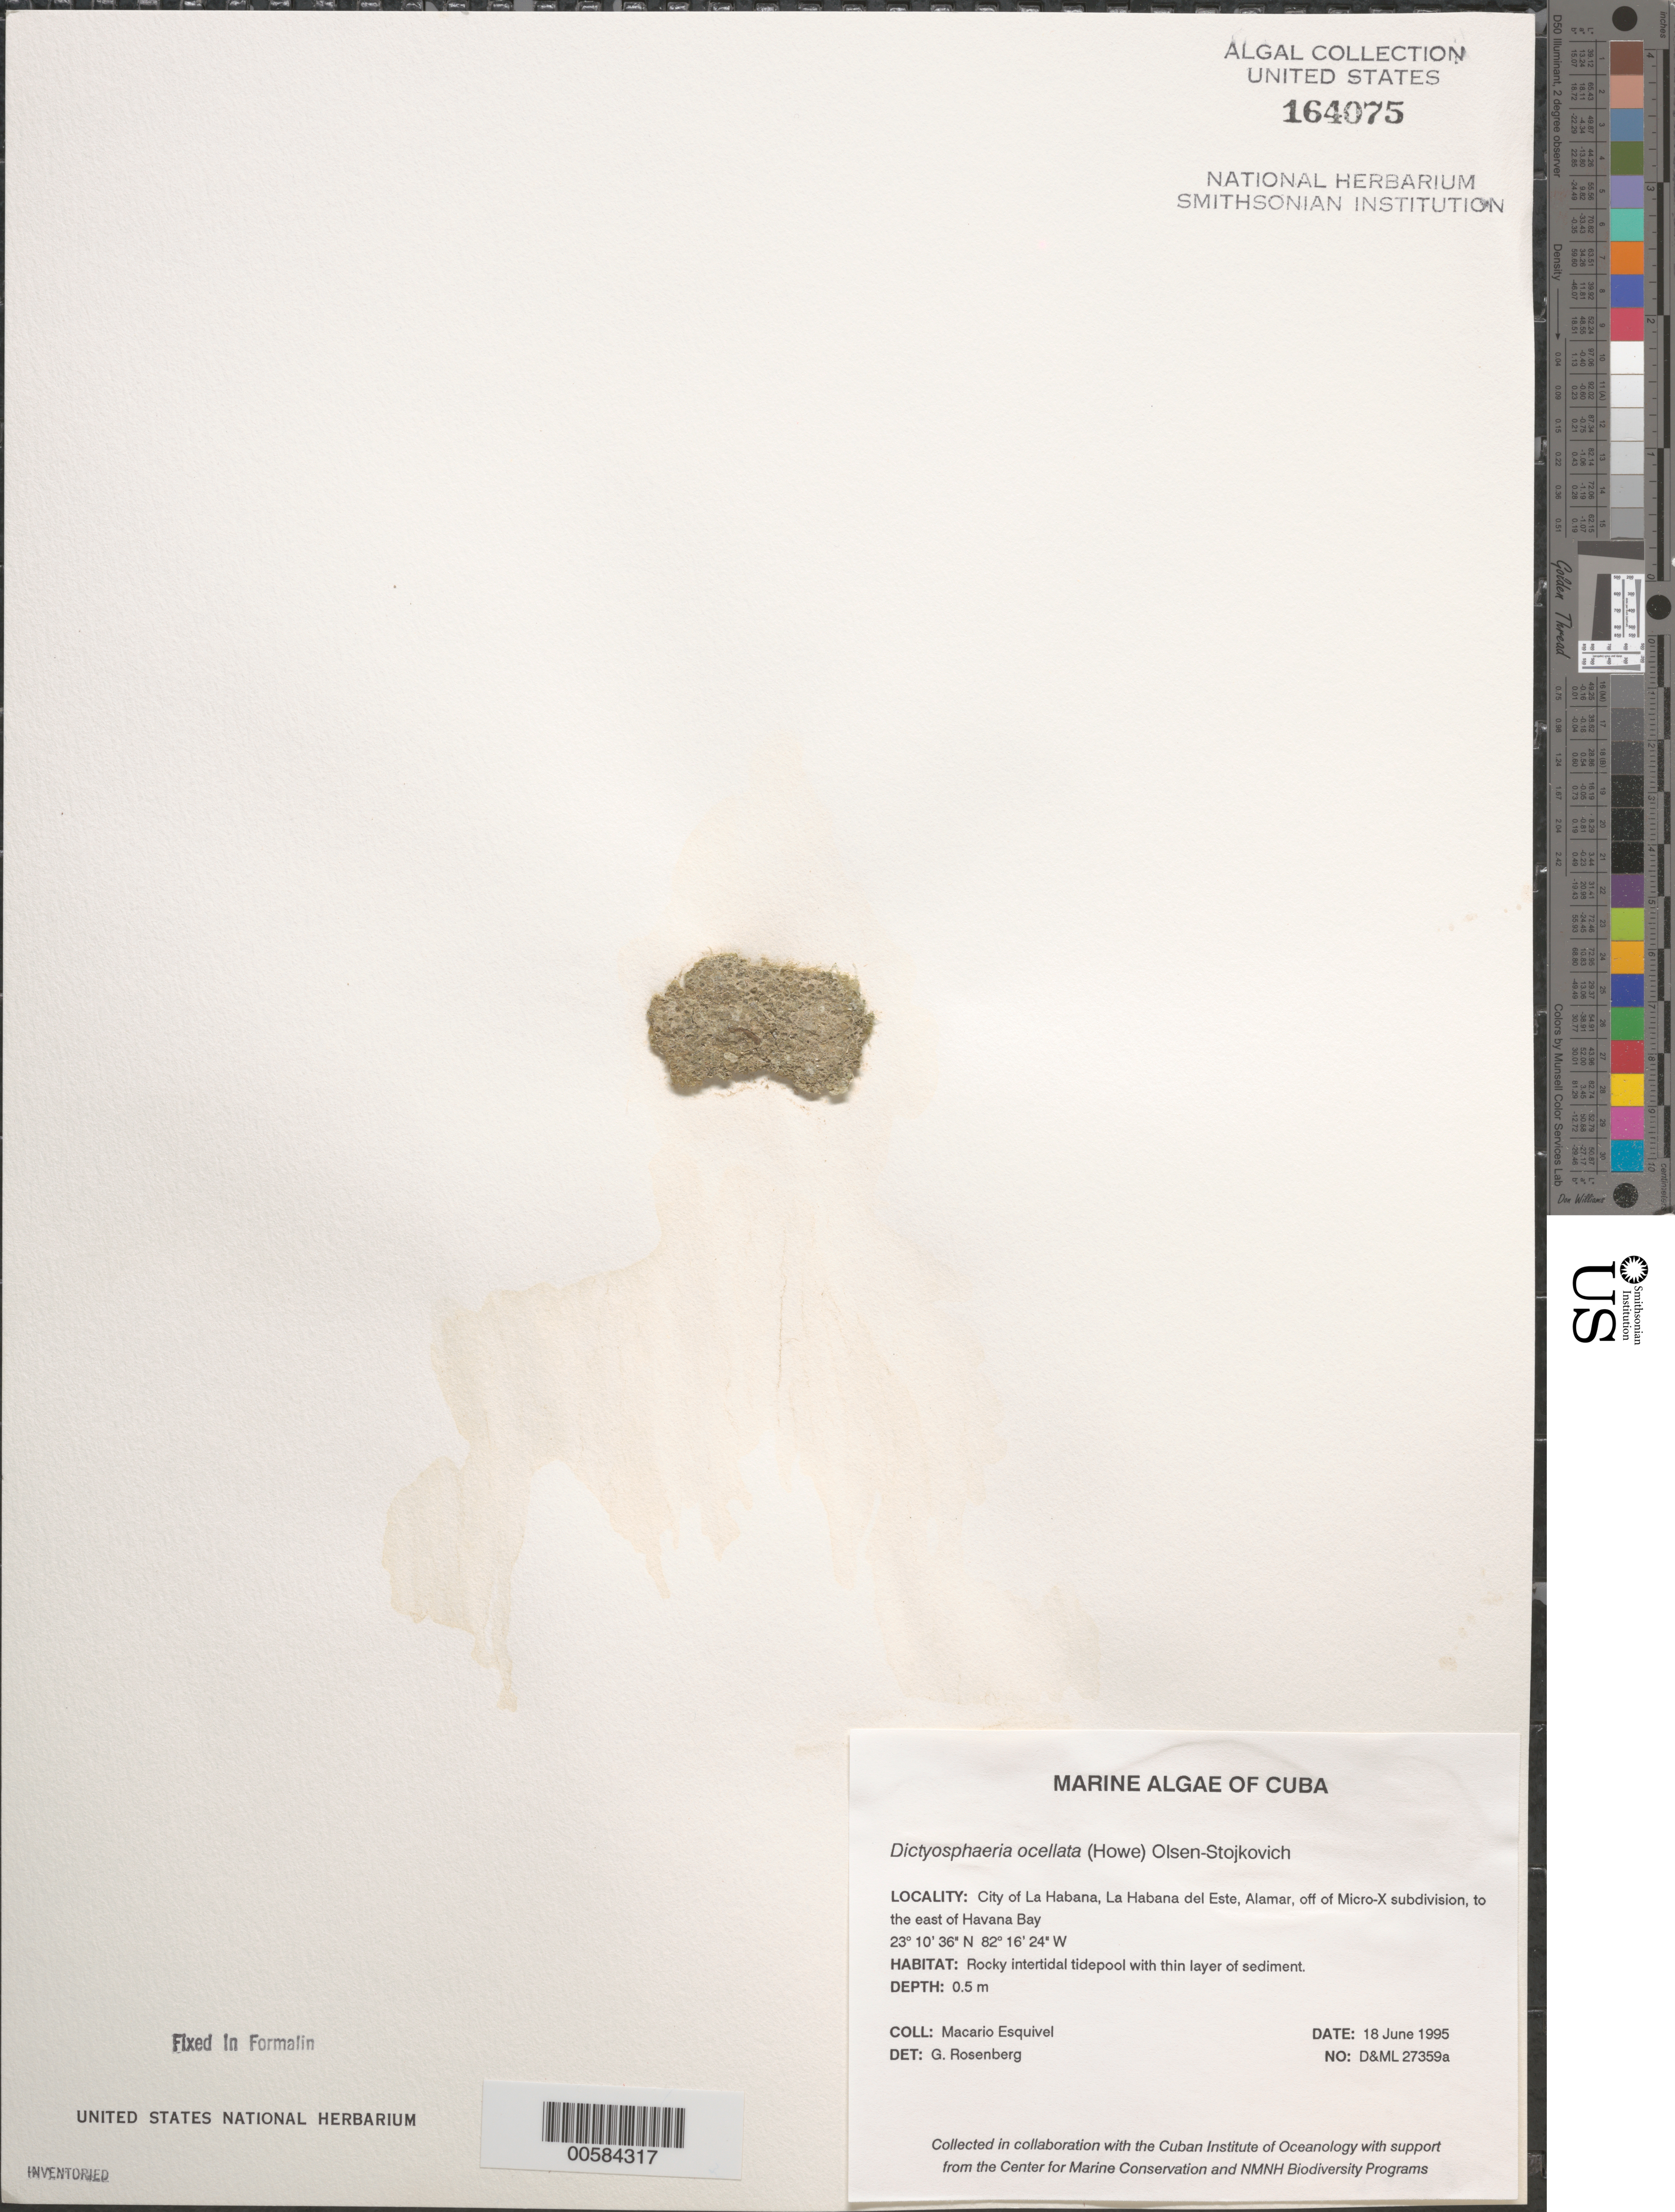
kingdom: Plantae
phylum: Chlorophyta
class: Ulvophyceae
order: Siphonocladales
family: Siphonocladaceae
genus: Dictyosphaeria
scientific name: Dictyosphaeria ocellata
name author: (M. Howe) Olsen-Stojkovich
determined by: Rosenberg, G.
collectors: M. Esquivel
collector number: D&ML 27359a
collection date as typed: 18 Jun 1995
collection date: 1995-06-18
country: Cuba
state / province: La Habana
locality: La Habana, La Habana del Este, Alamar, east of Havana Bay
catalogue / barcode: US 164075